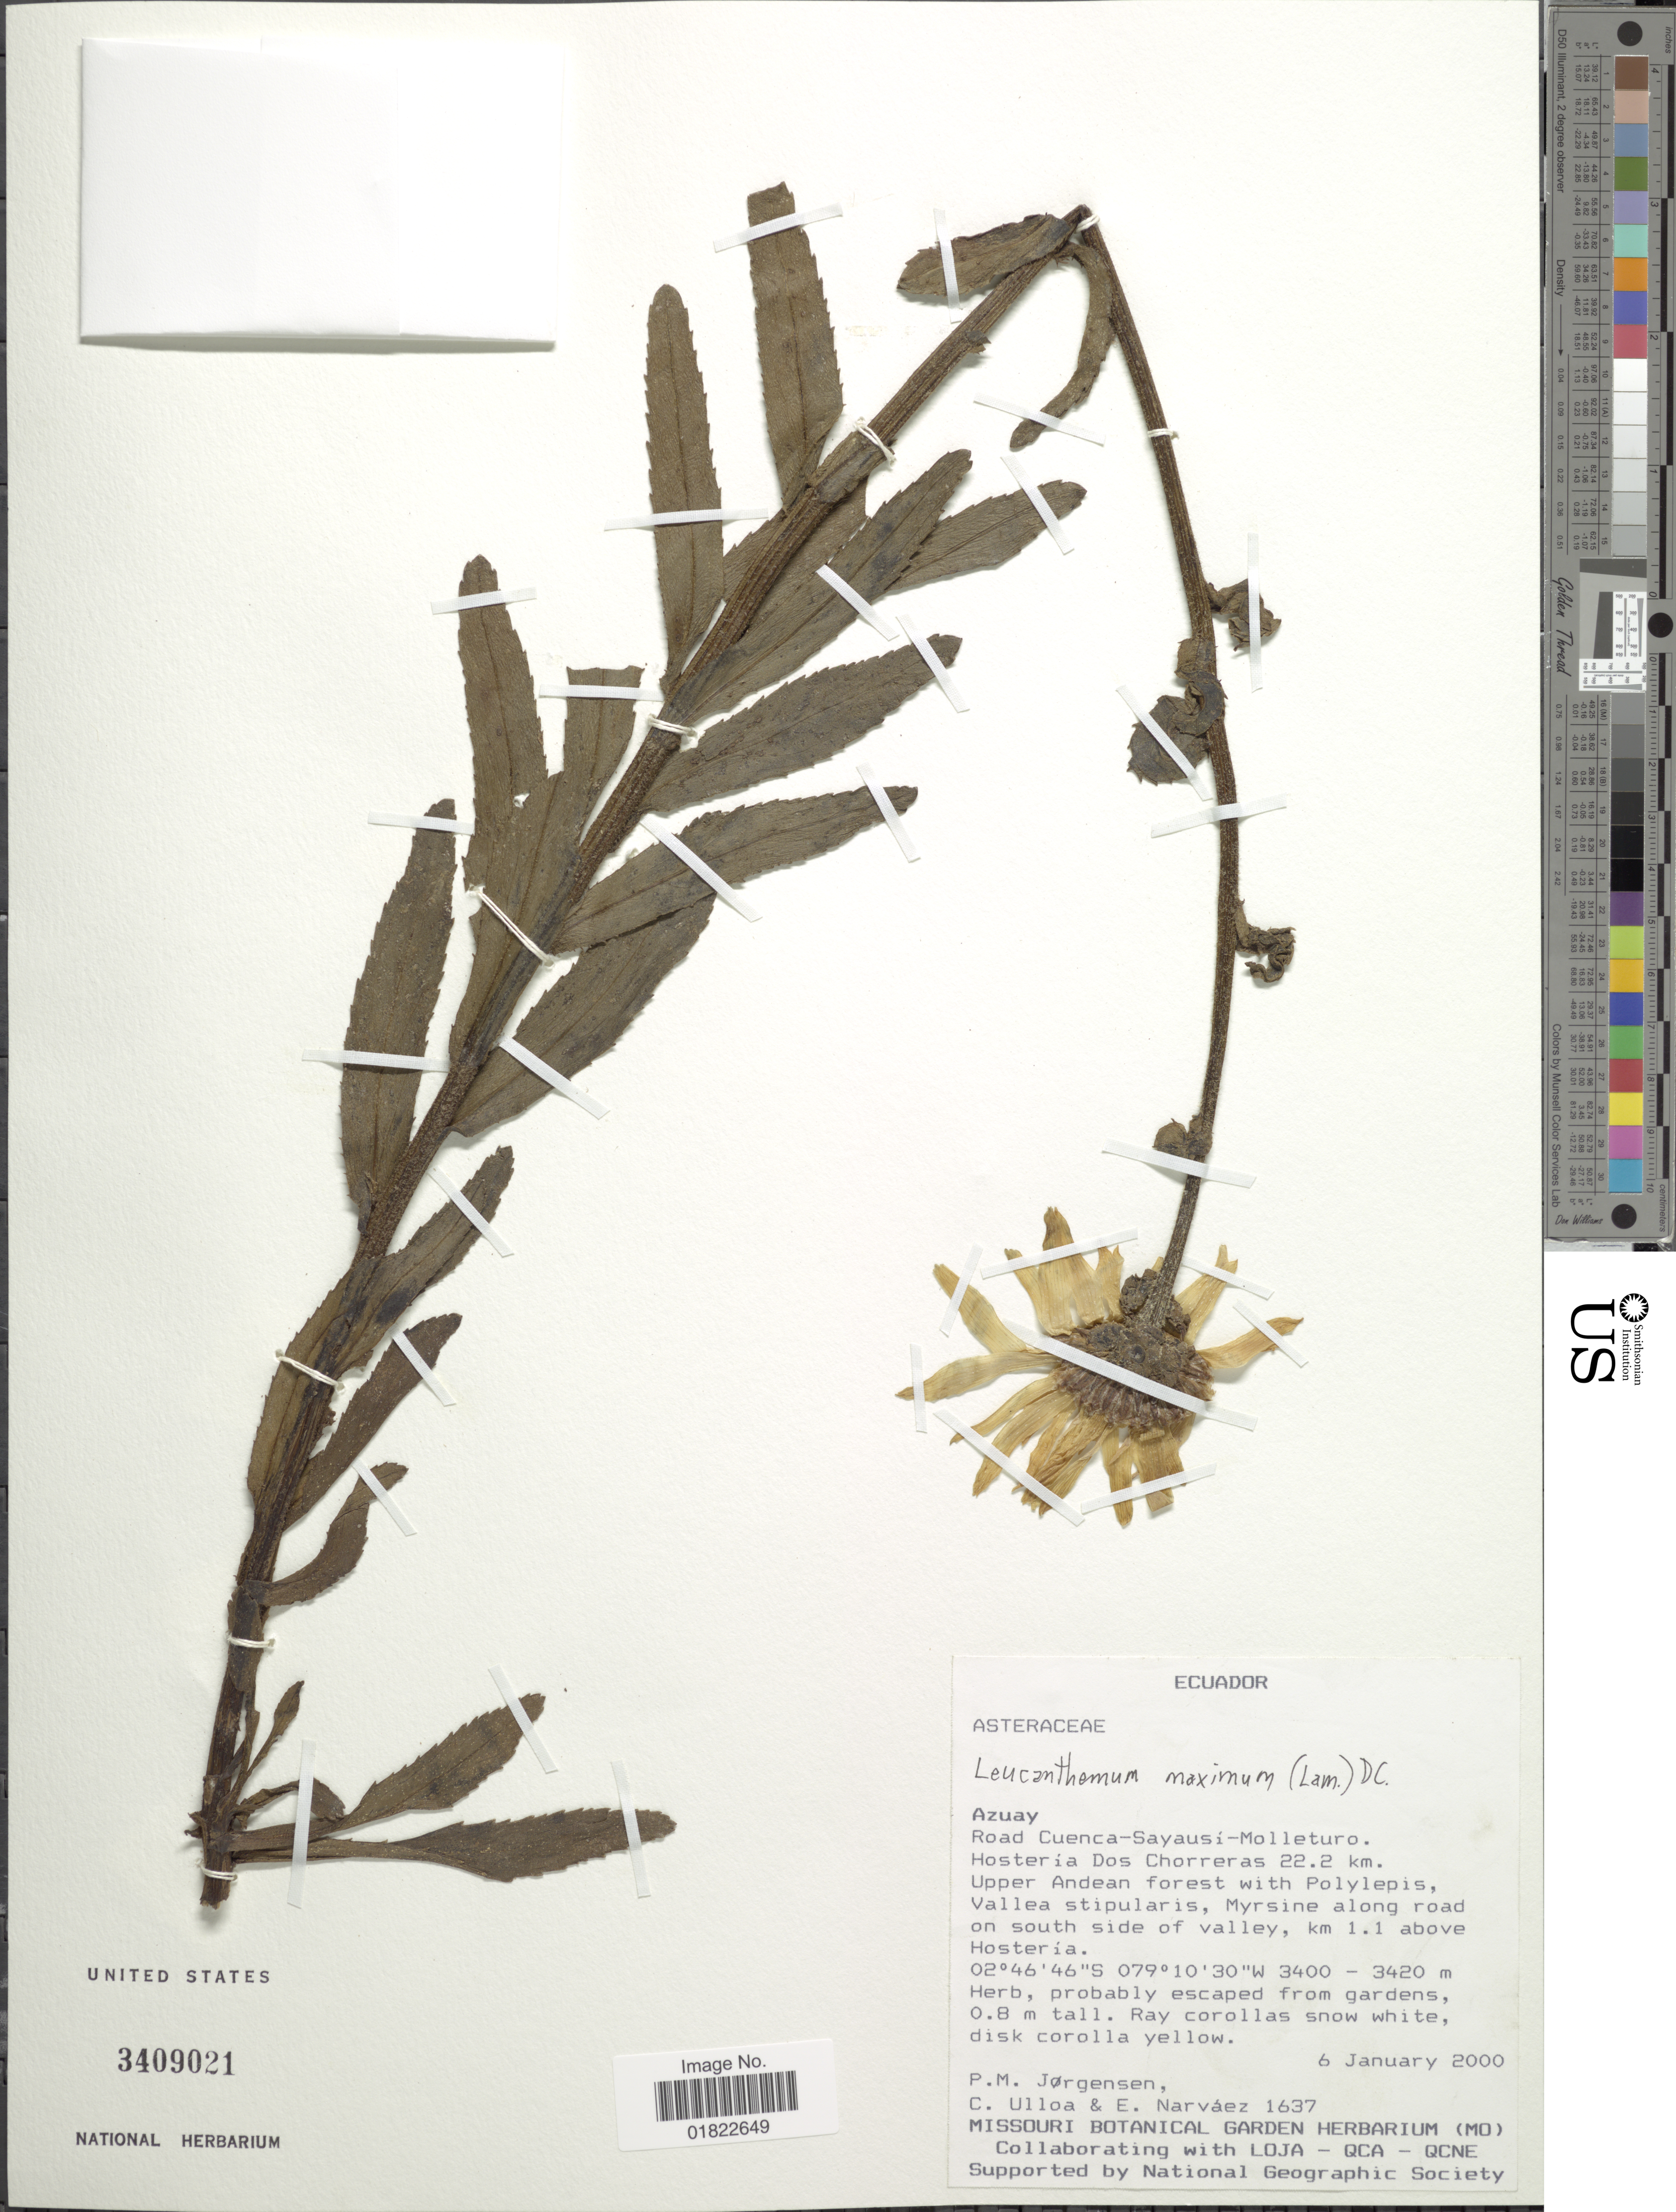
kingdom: Plantae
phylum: Tracheophyta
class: Magnoliopsida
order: Asterales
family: Asteraceae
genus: Leucanthemum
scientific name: Leucanthemum maximum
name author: (Ramond) DC.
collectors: P. Jørgensen, C. Ulloa & E. Narváez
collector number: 1637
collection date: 2000-01-06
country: Ecuador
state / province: Azuay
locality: Azuay, Road Cuenca - Sayausi- Molleturo. Hosteria Dos Chorreras 22.2 km. Upper Andean forest.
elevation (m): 3400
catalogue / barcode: US 3409021